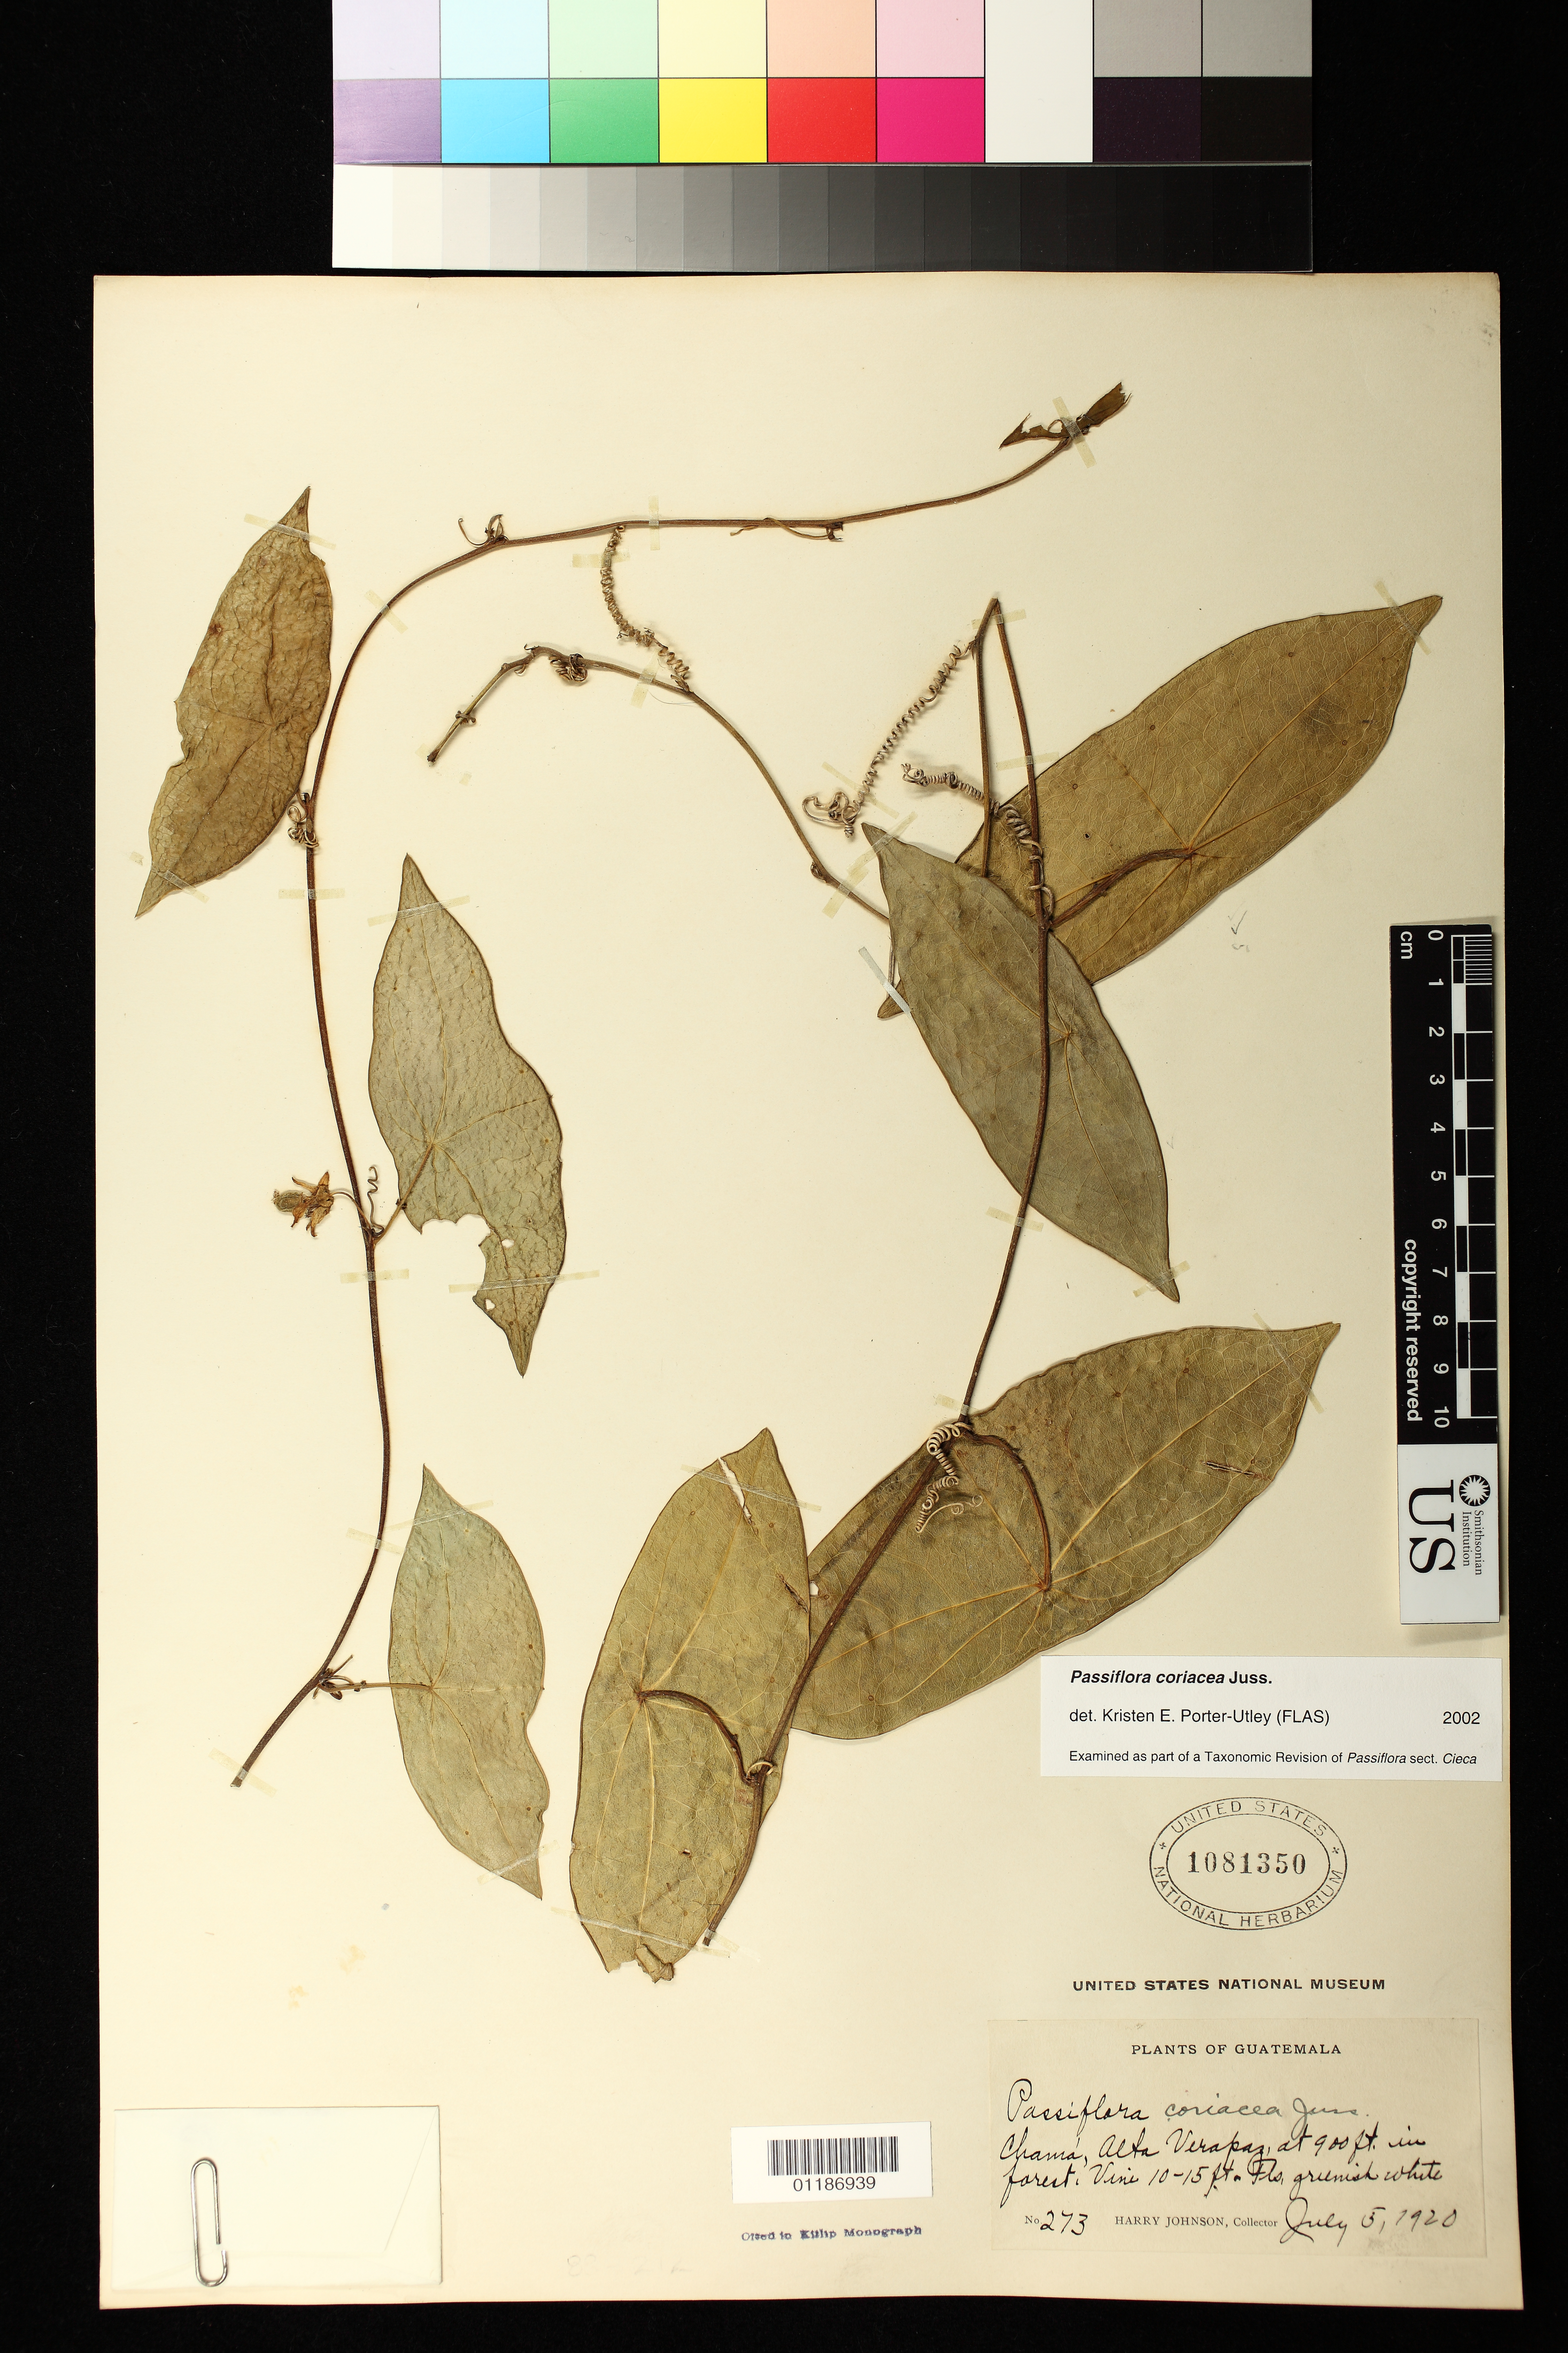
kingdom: Plantae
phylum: Tracheophyta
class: Magnoliopsida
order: Malpighiales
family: Passifloraceae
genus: Passiflora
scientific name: Passiflora coriacea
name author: A. Juss.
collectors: H. Johnson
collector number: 273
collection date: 1920-07-05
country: Guatemala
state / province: Alta Verapaz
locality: Chama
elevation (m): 274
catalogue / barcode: US 1081350